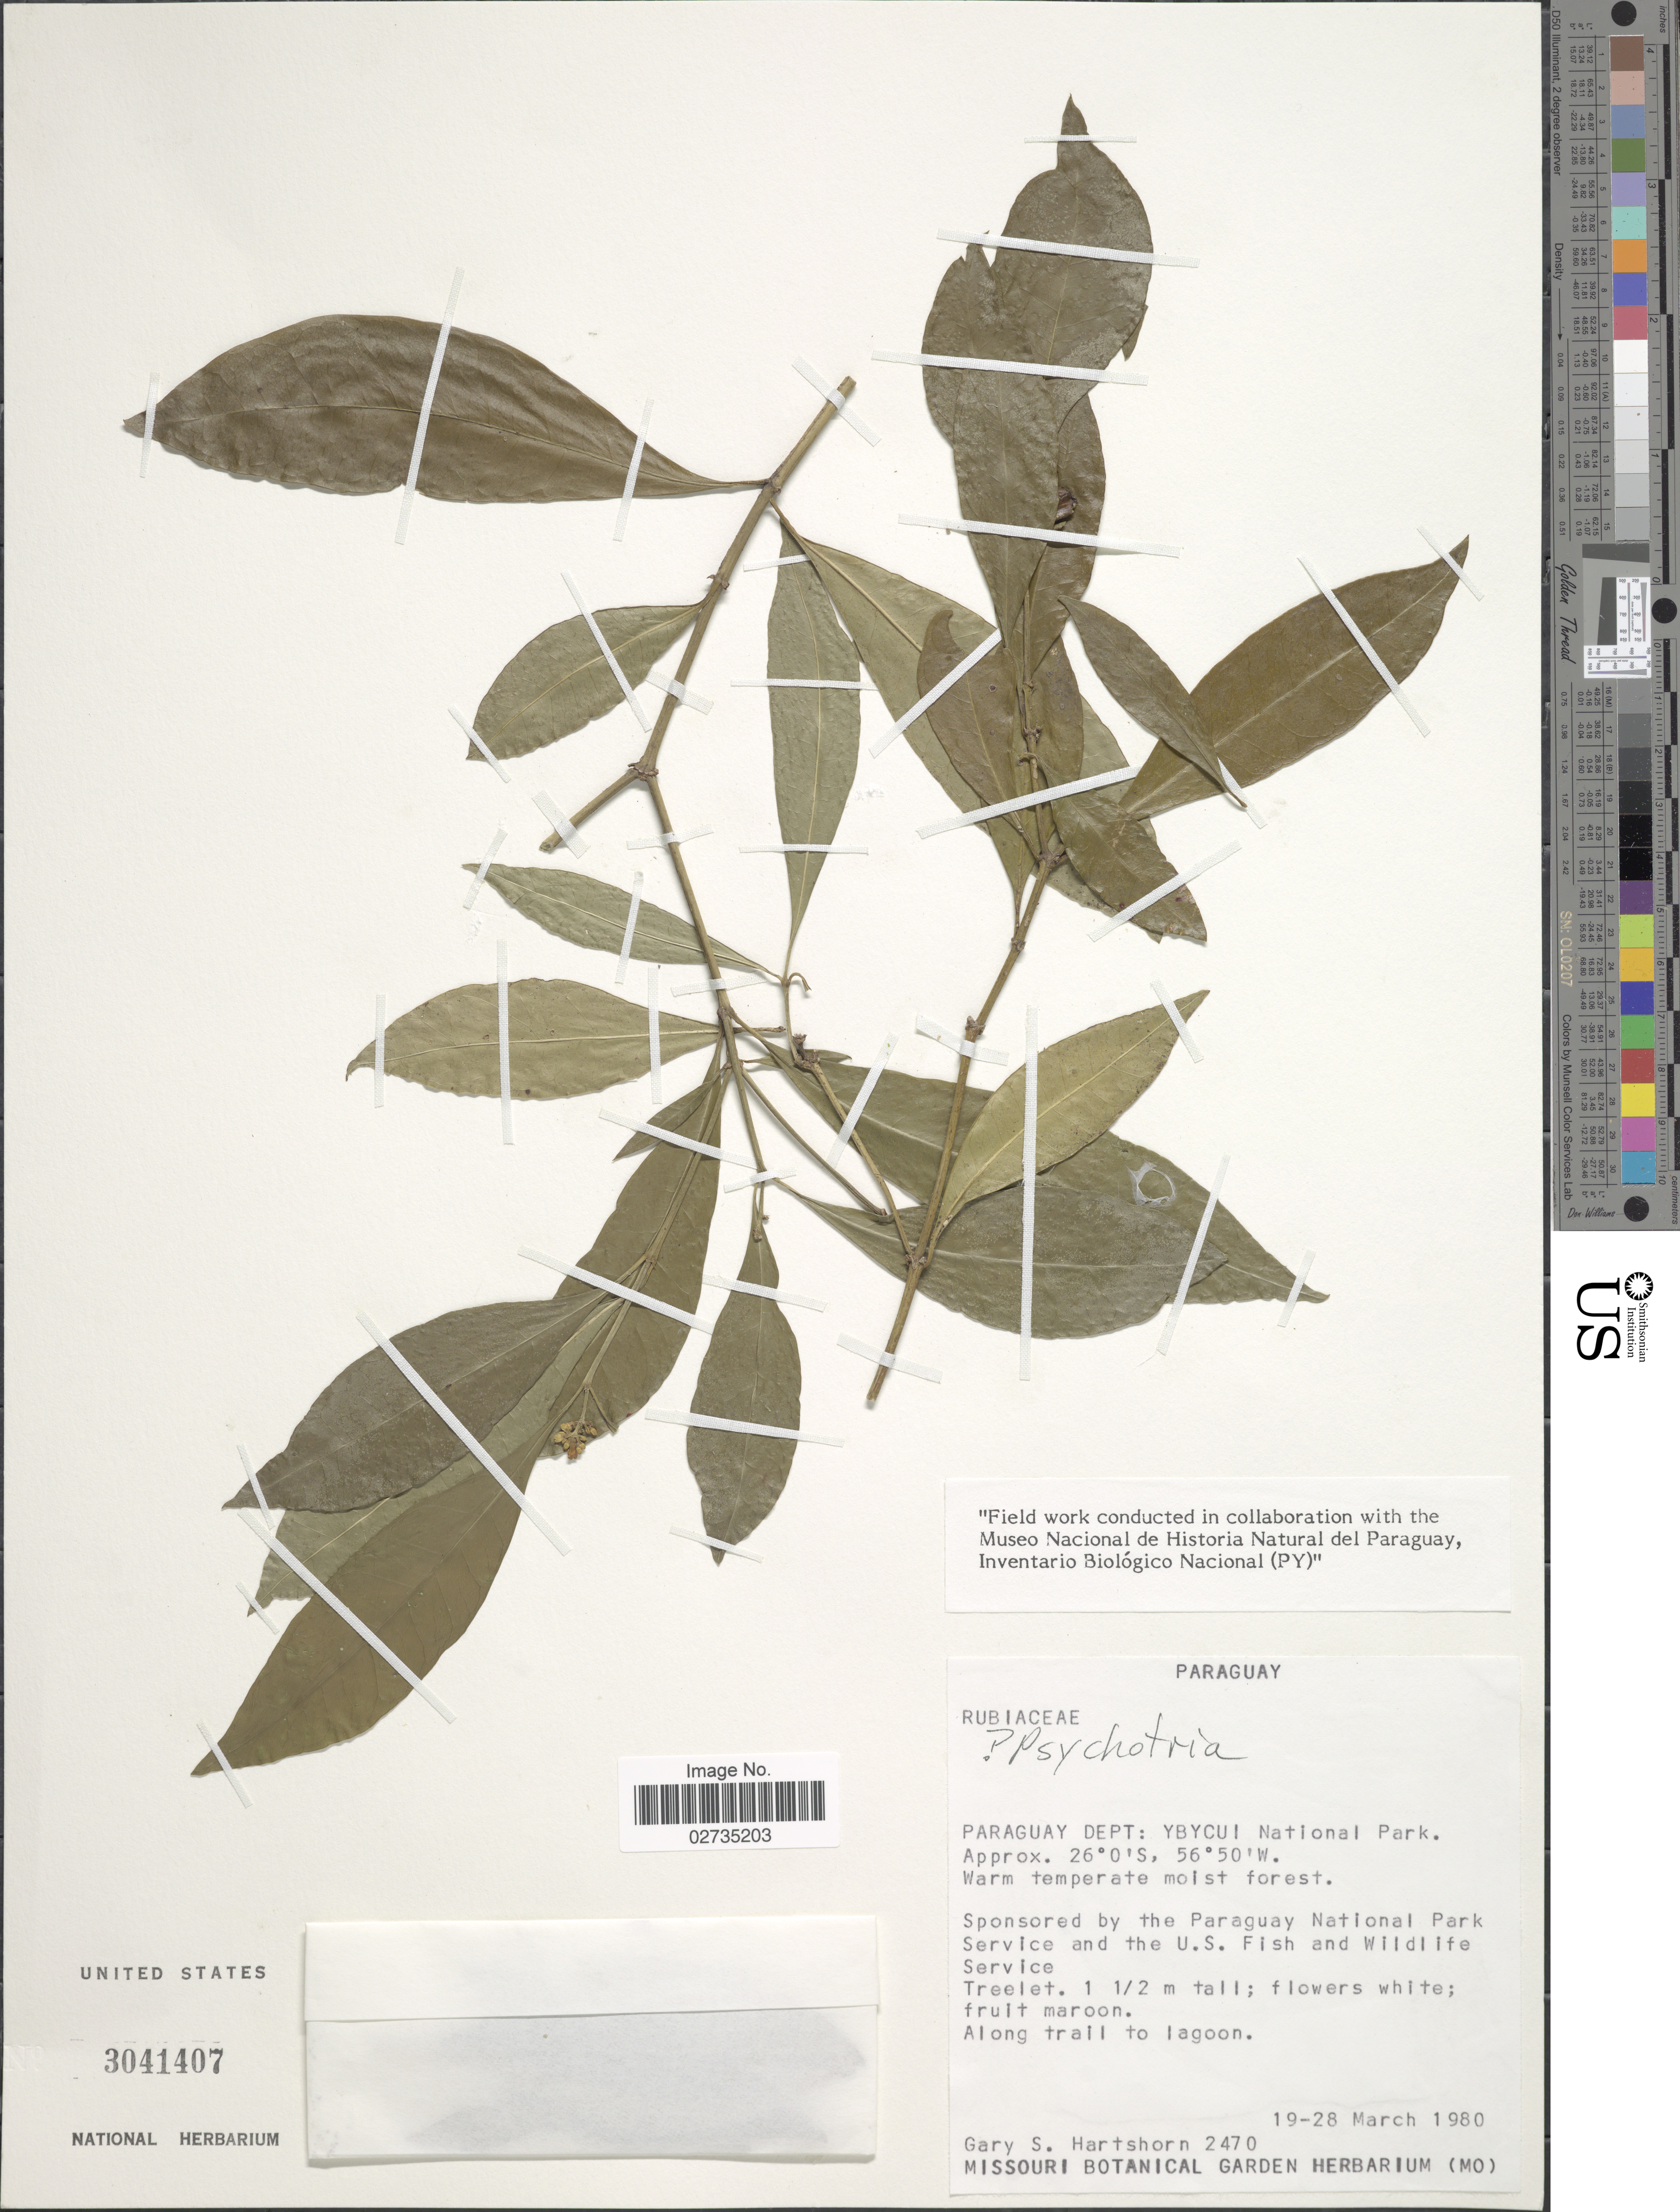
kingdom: Plantae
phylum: Tracheophyta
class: Magnoliopsida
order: Gentianales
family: Rubiaceae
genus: Psychotria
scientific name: Psychotria sp.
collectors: G. Hartshorn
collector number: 2470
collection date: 1980-03-19/1980-03-28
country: Paraguay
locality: Paraquay Dept.: YBYCUI National Park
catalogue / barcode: US 3041407